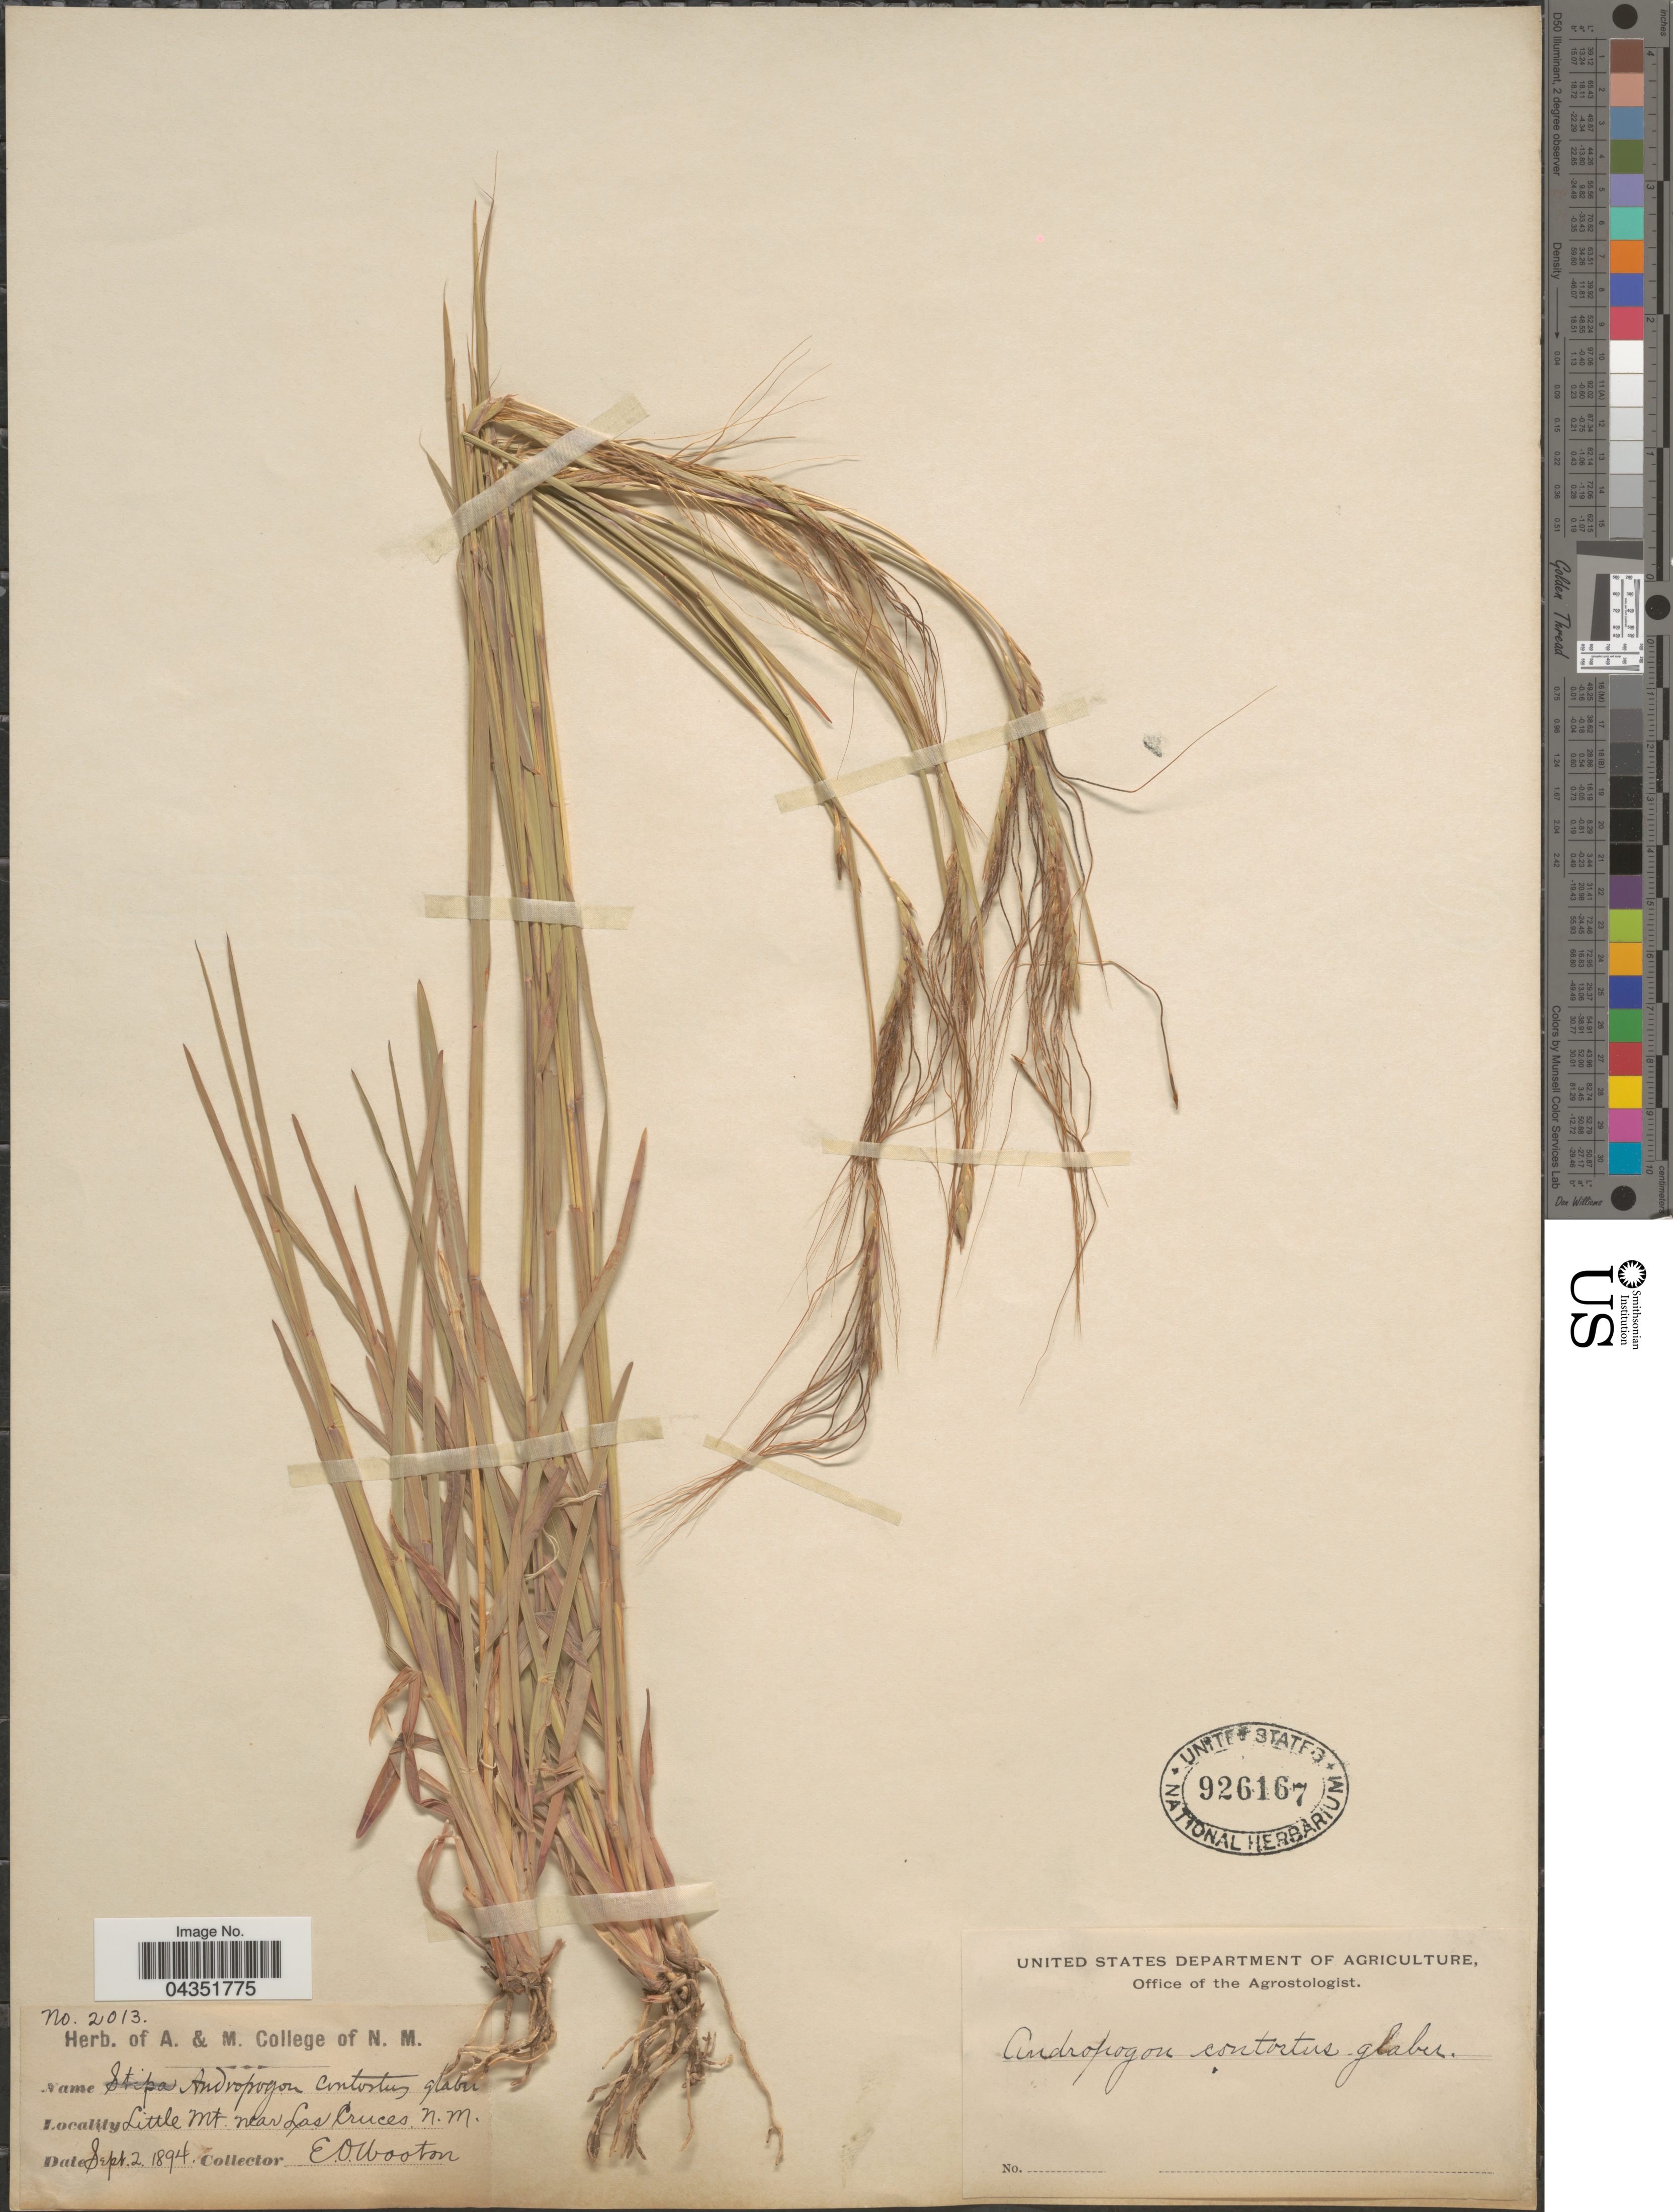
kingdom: Plantae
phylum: Tracheophyta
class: Liliopsida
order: Poales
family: Poaceae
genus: Heteropogon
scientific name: Heteropogon contortus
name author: (L.) P. Beauv. ex Roem. & Schult.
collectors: E. O. Wooton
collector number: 2013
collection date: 1894-09-02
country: United States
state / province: New Mexico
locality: Little Mt. near Las Cruces.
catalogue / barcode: US 926167